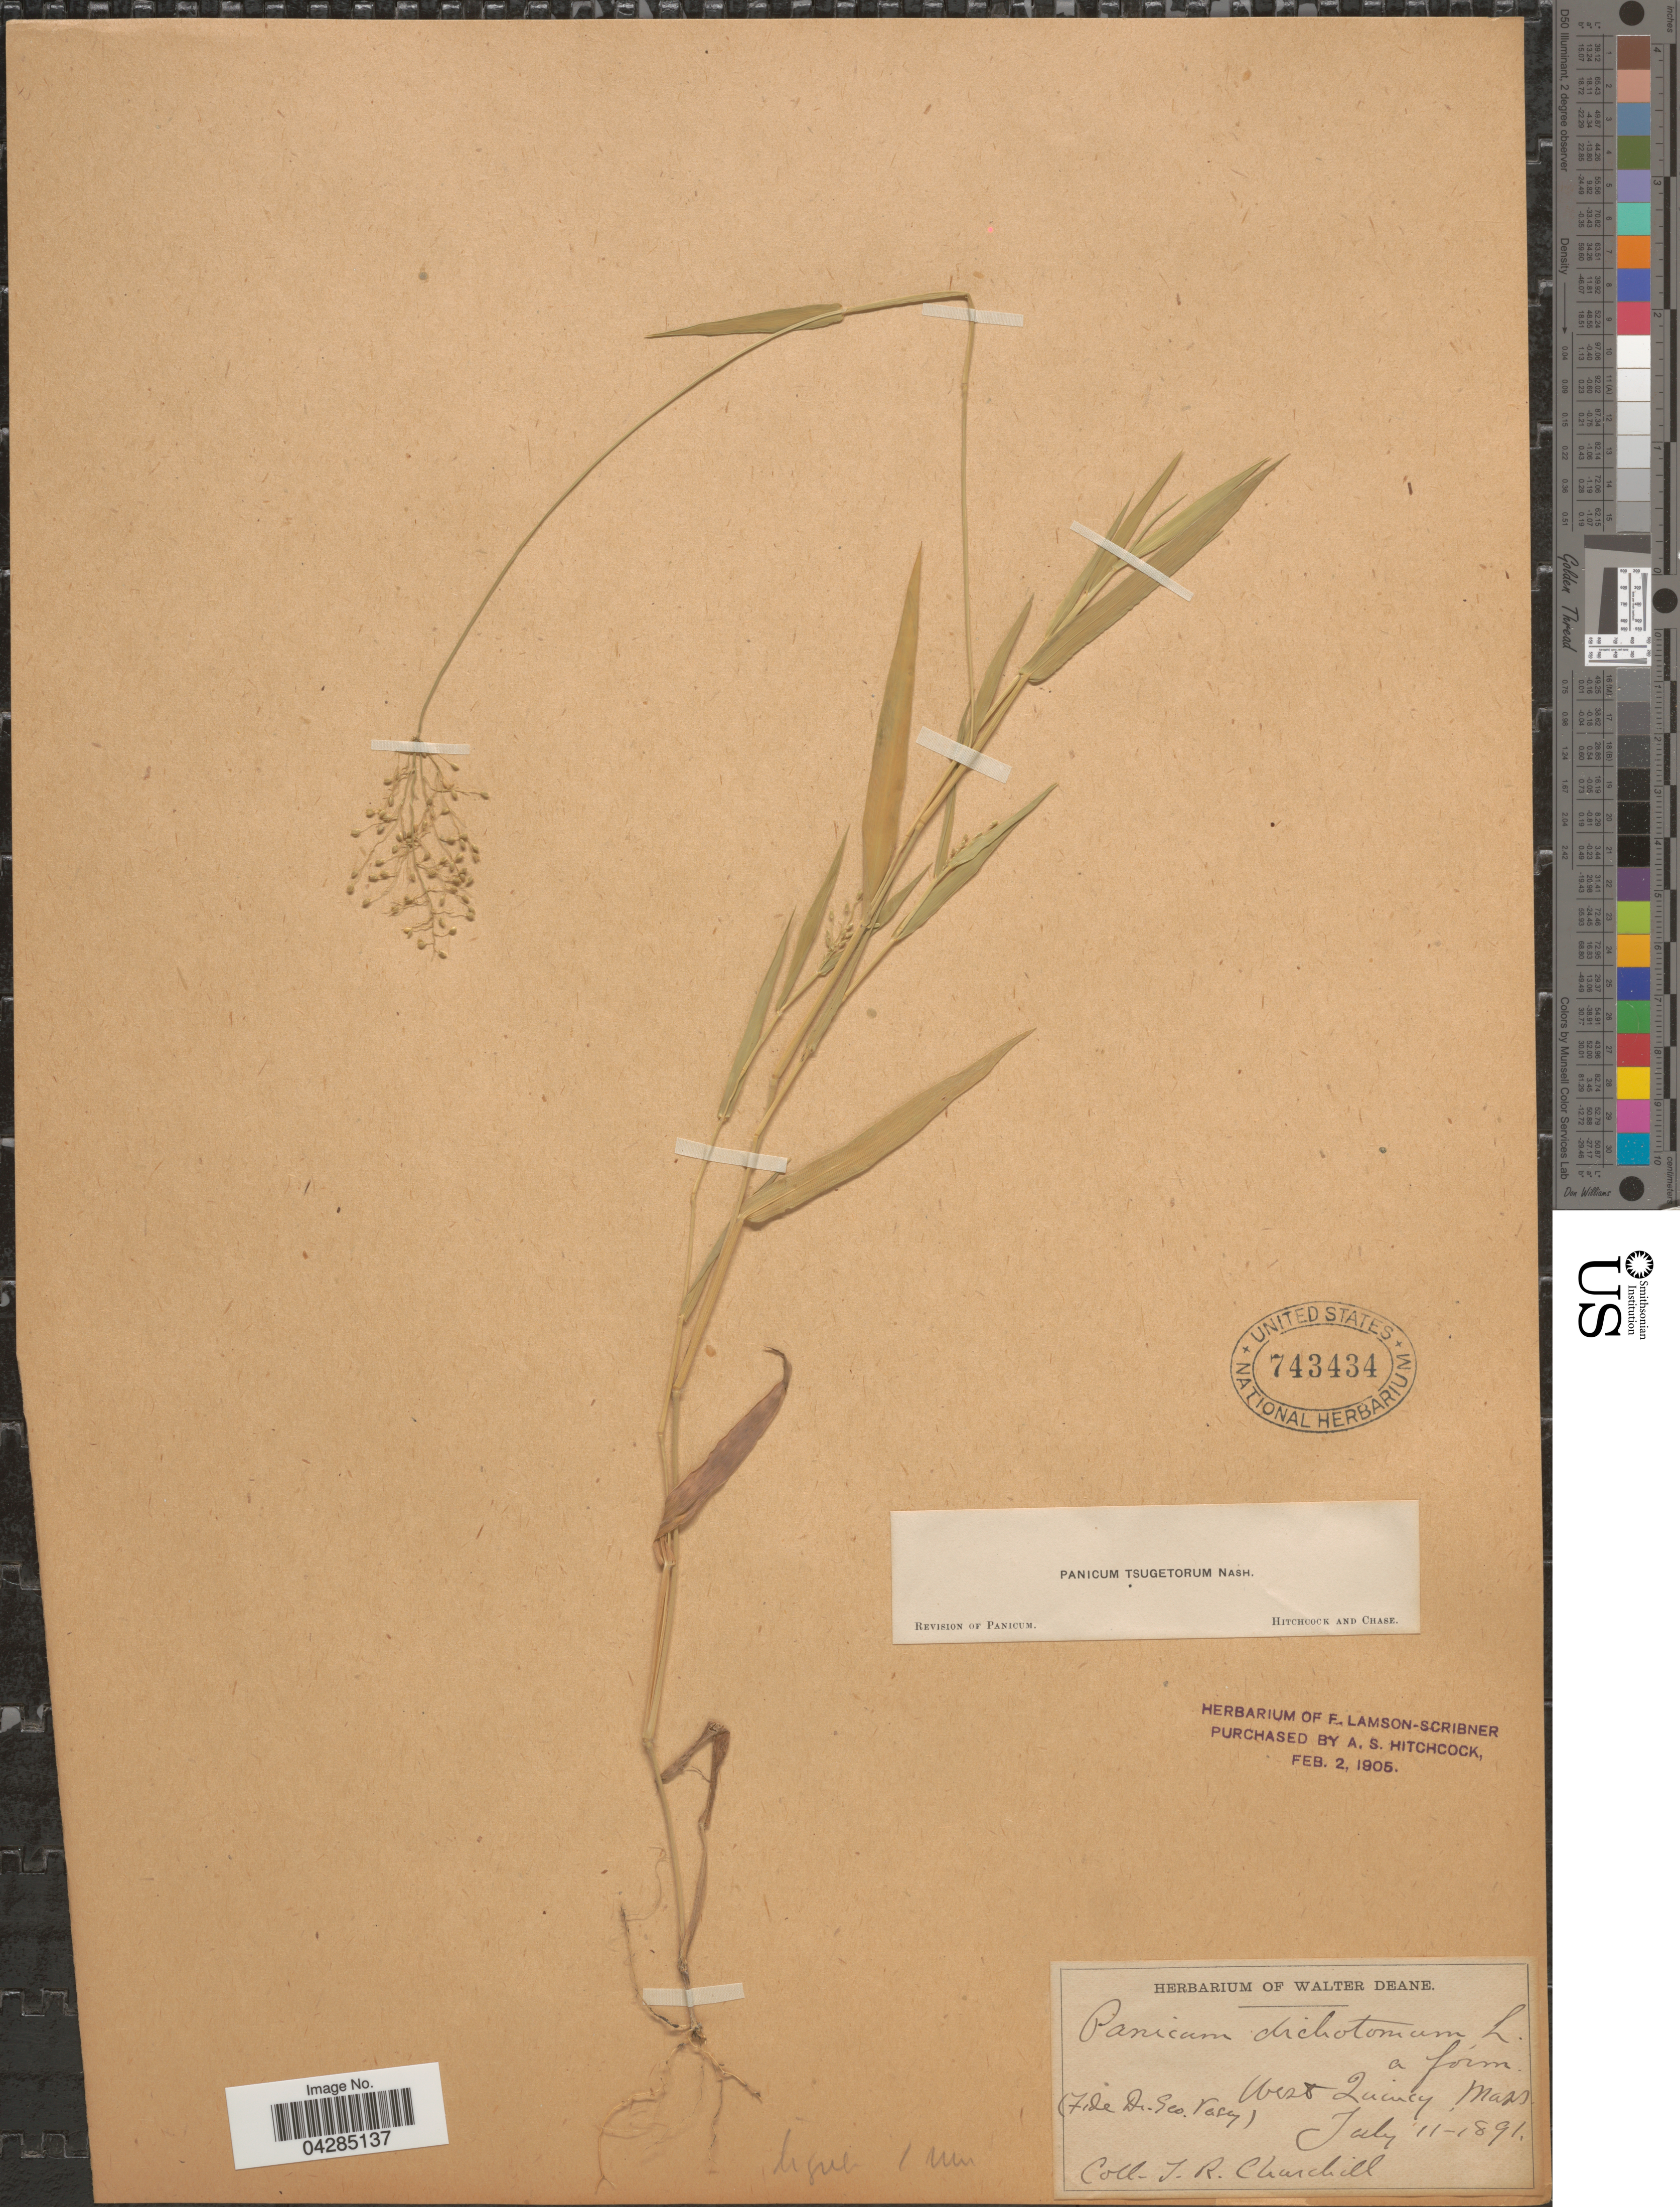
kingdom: Plantae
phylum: Tracheophyta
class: Liliopsida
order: Poales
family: Poaceae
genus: Dichanthelium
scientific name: Dichanthelium portoricense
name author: (Desv. ex Ham.) B.F. Hansen & Wunderlin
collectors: J. Churchill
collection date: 1891-07-11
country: United States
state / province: Massachusetts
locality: West Quincy.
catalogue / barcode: US 743434